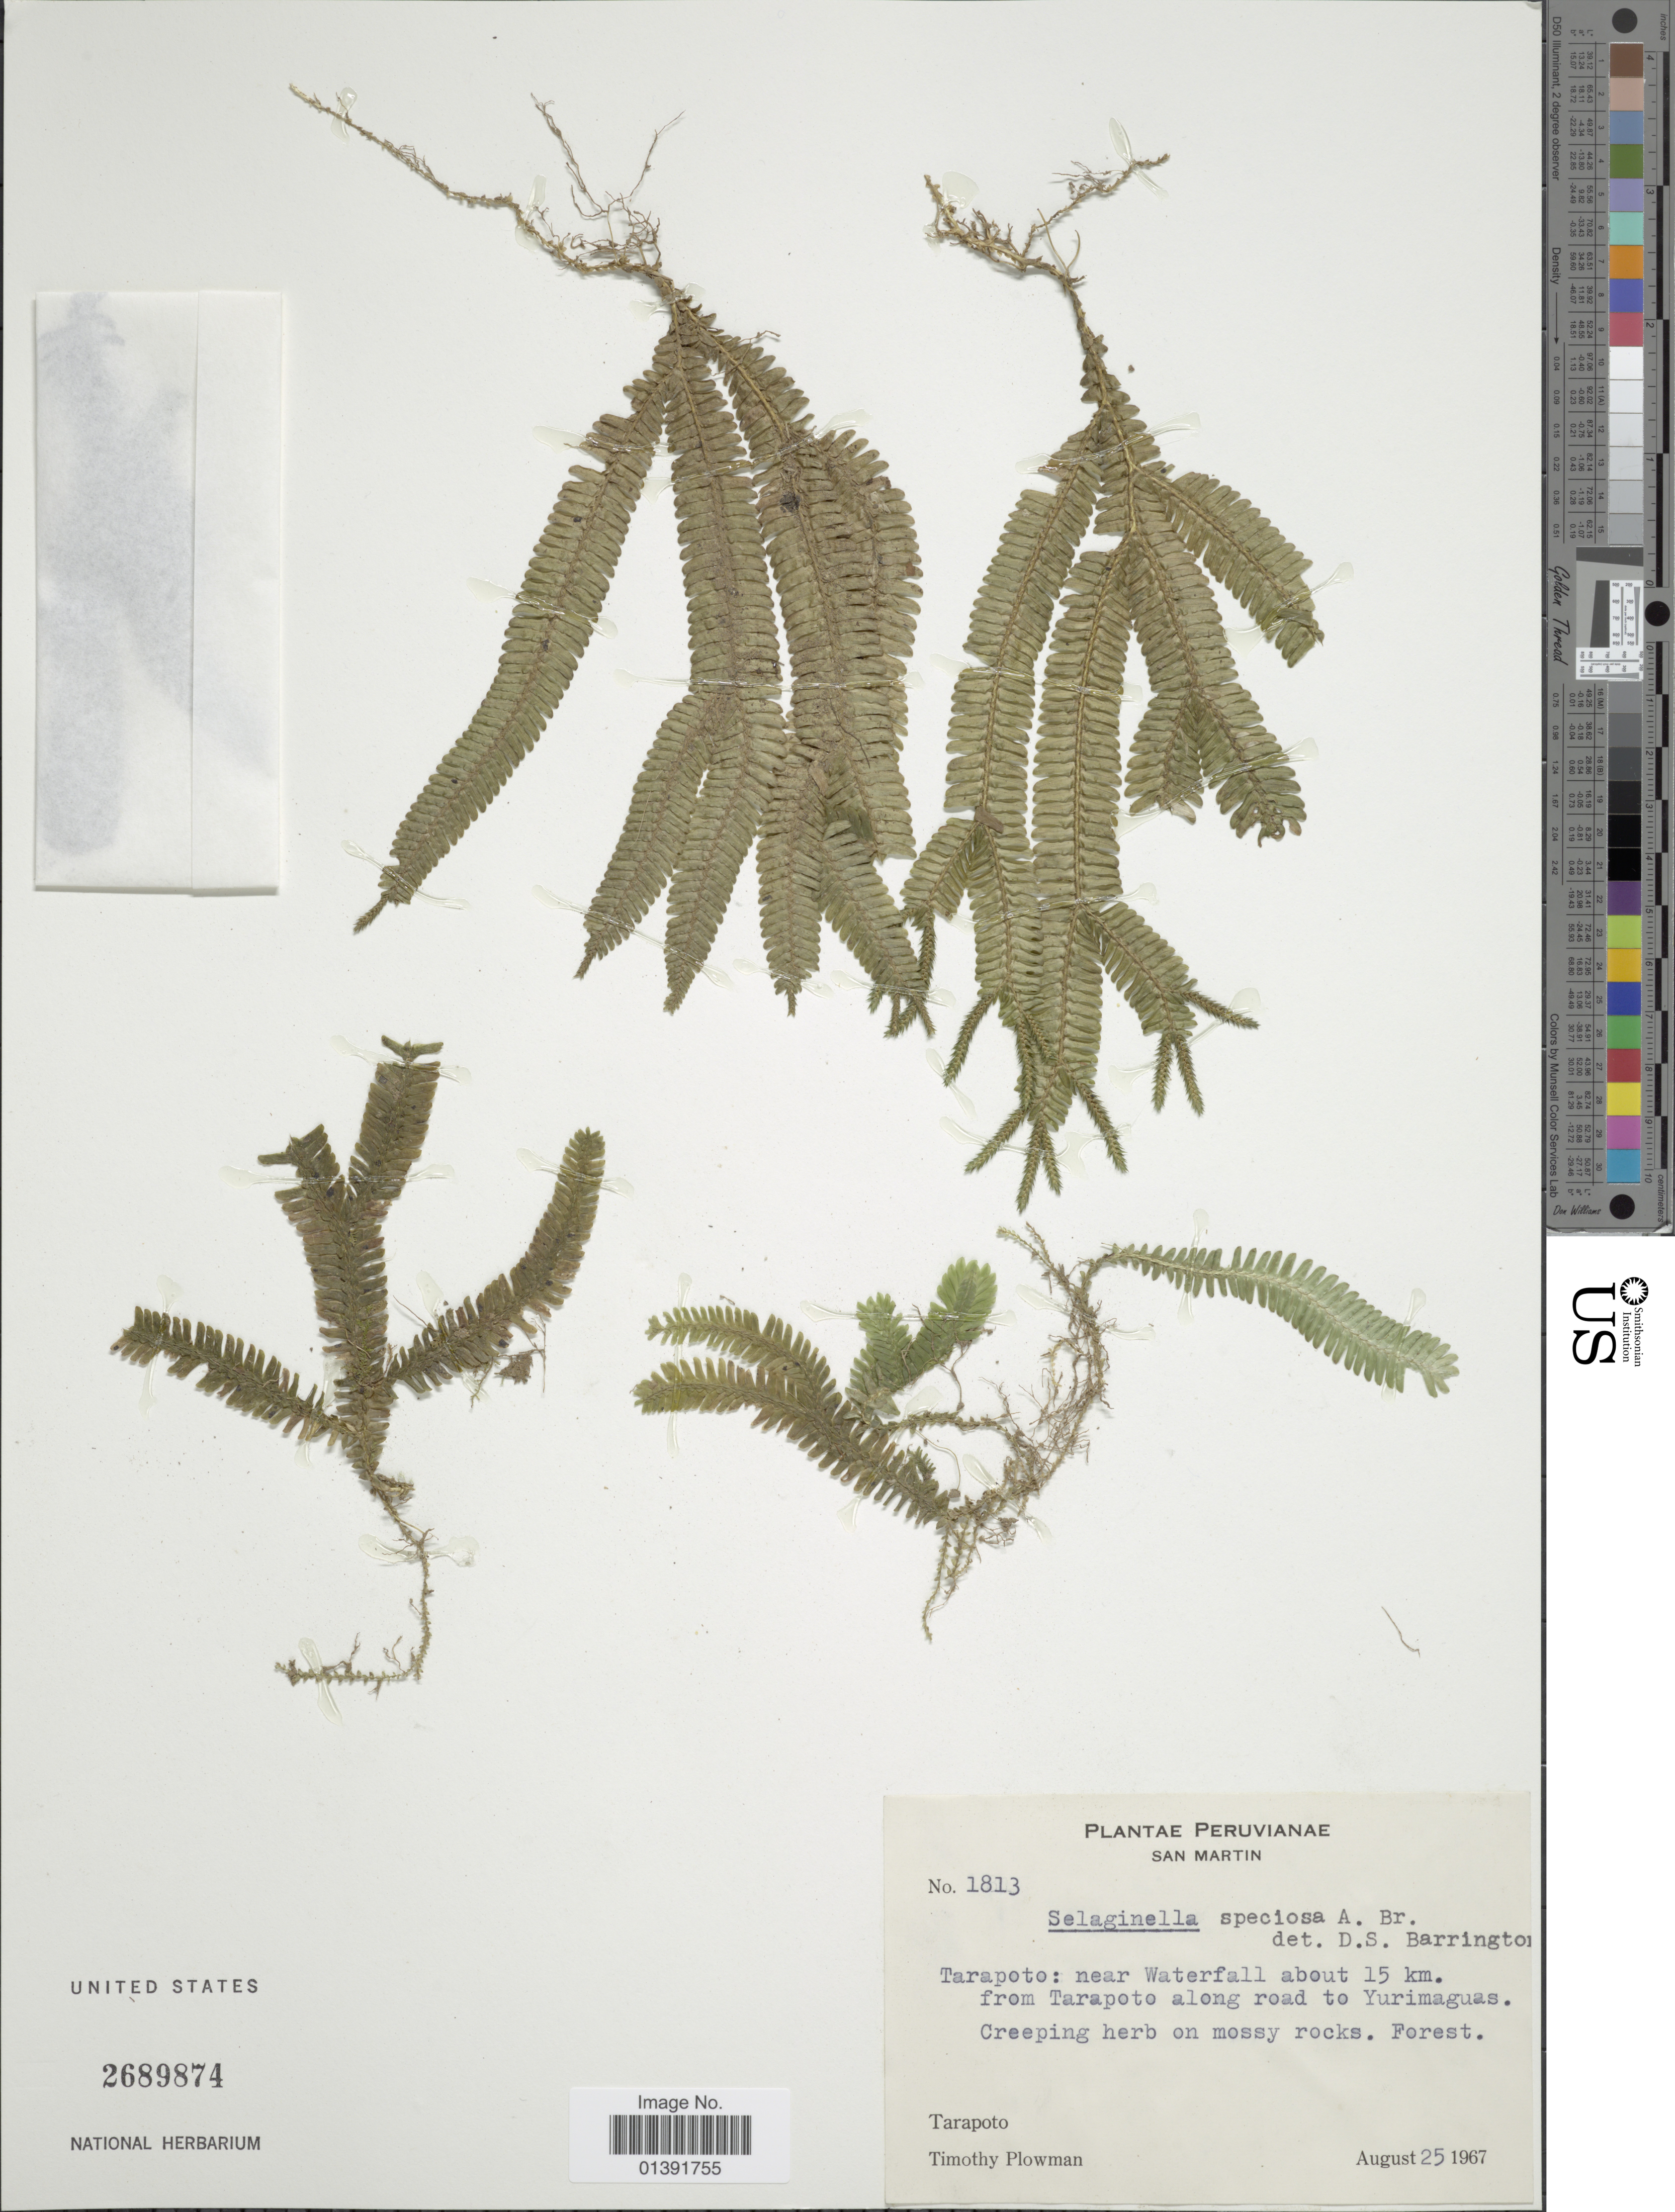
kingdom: Plantae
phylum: Tracheophyta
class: Lycopodiopsida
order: Selaginellales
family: Selaginellaceae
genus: Selaginella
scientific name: Selaginella speciosa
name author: A. Braun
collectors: T. Plowman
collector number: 1813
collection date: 1967-08-25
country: Peru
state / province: San Martín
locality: Tarapoto: near Waterfall about 15 km from Tarapoto along road to Yurimaguas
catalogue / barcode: US 2689874